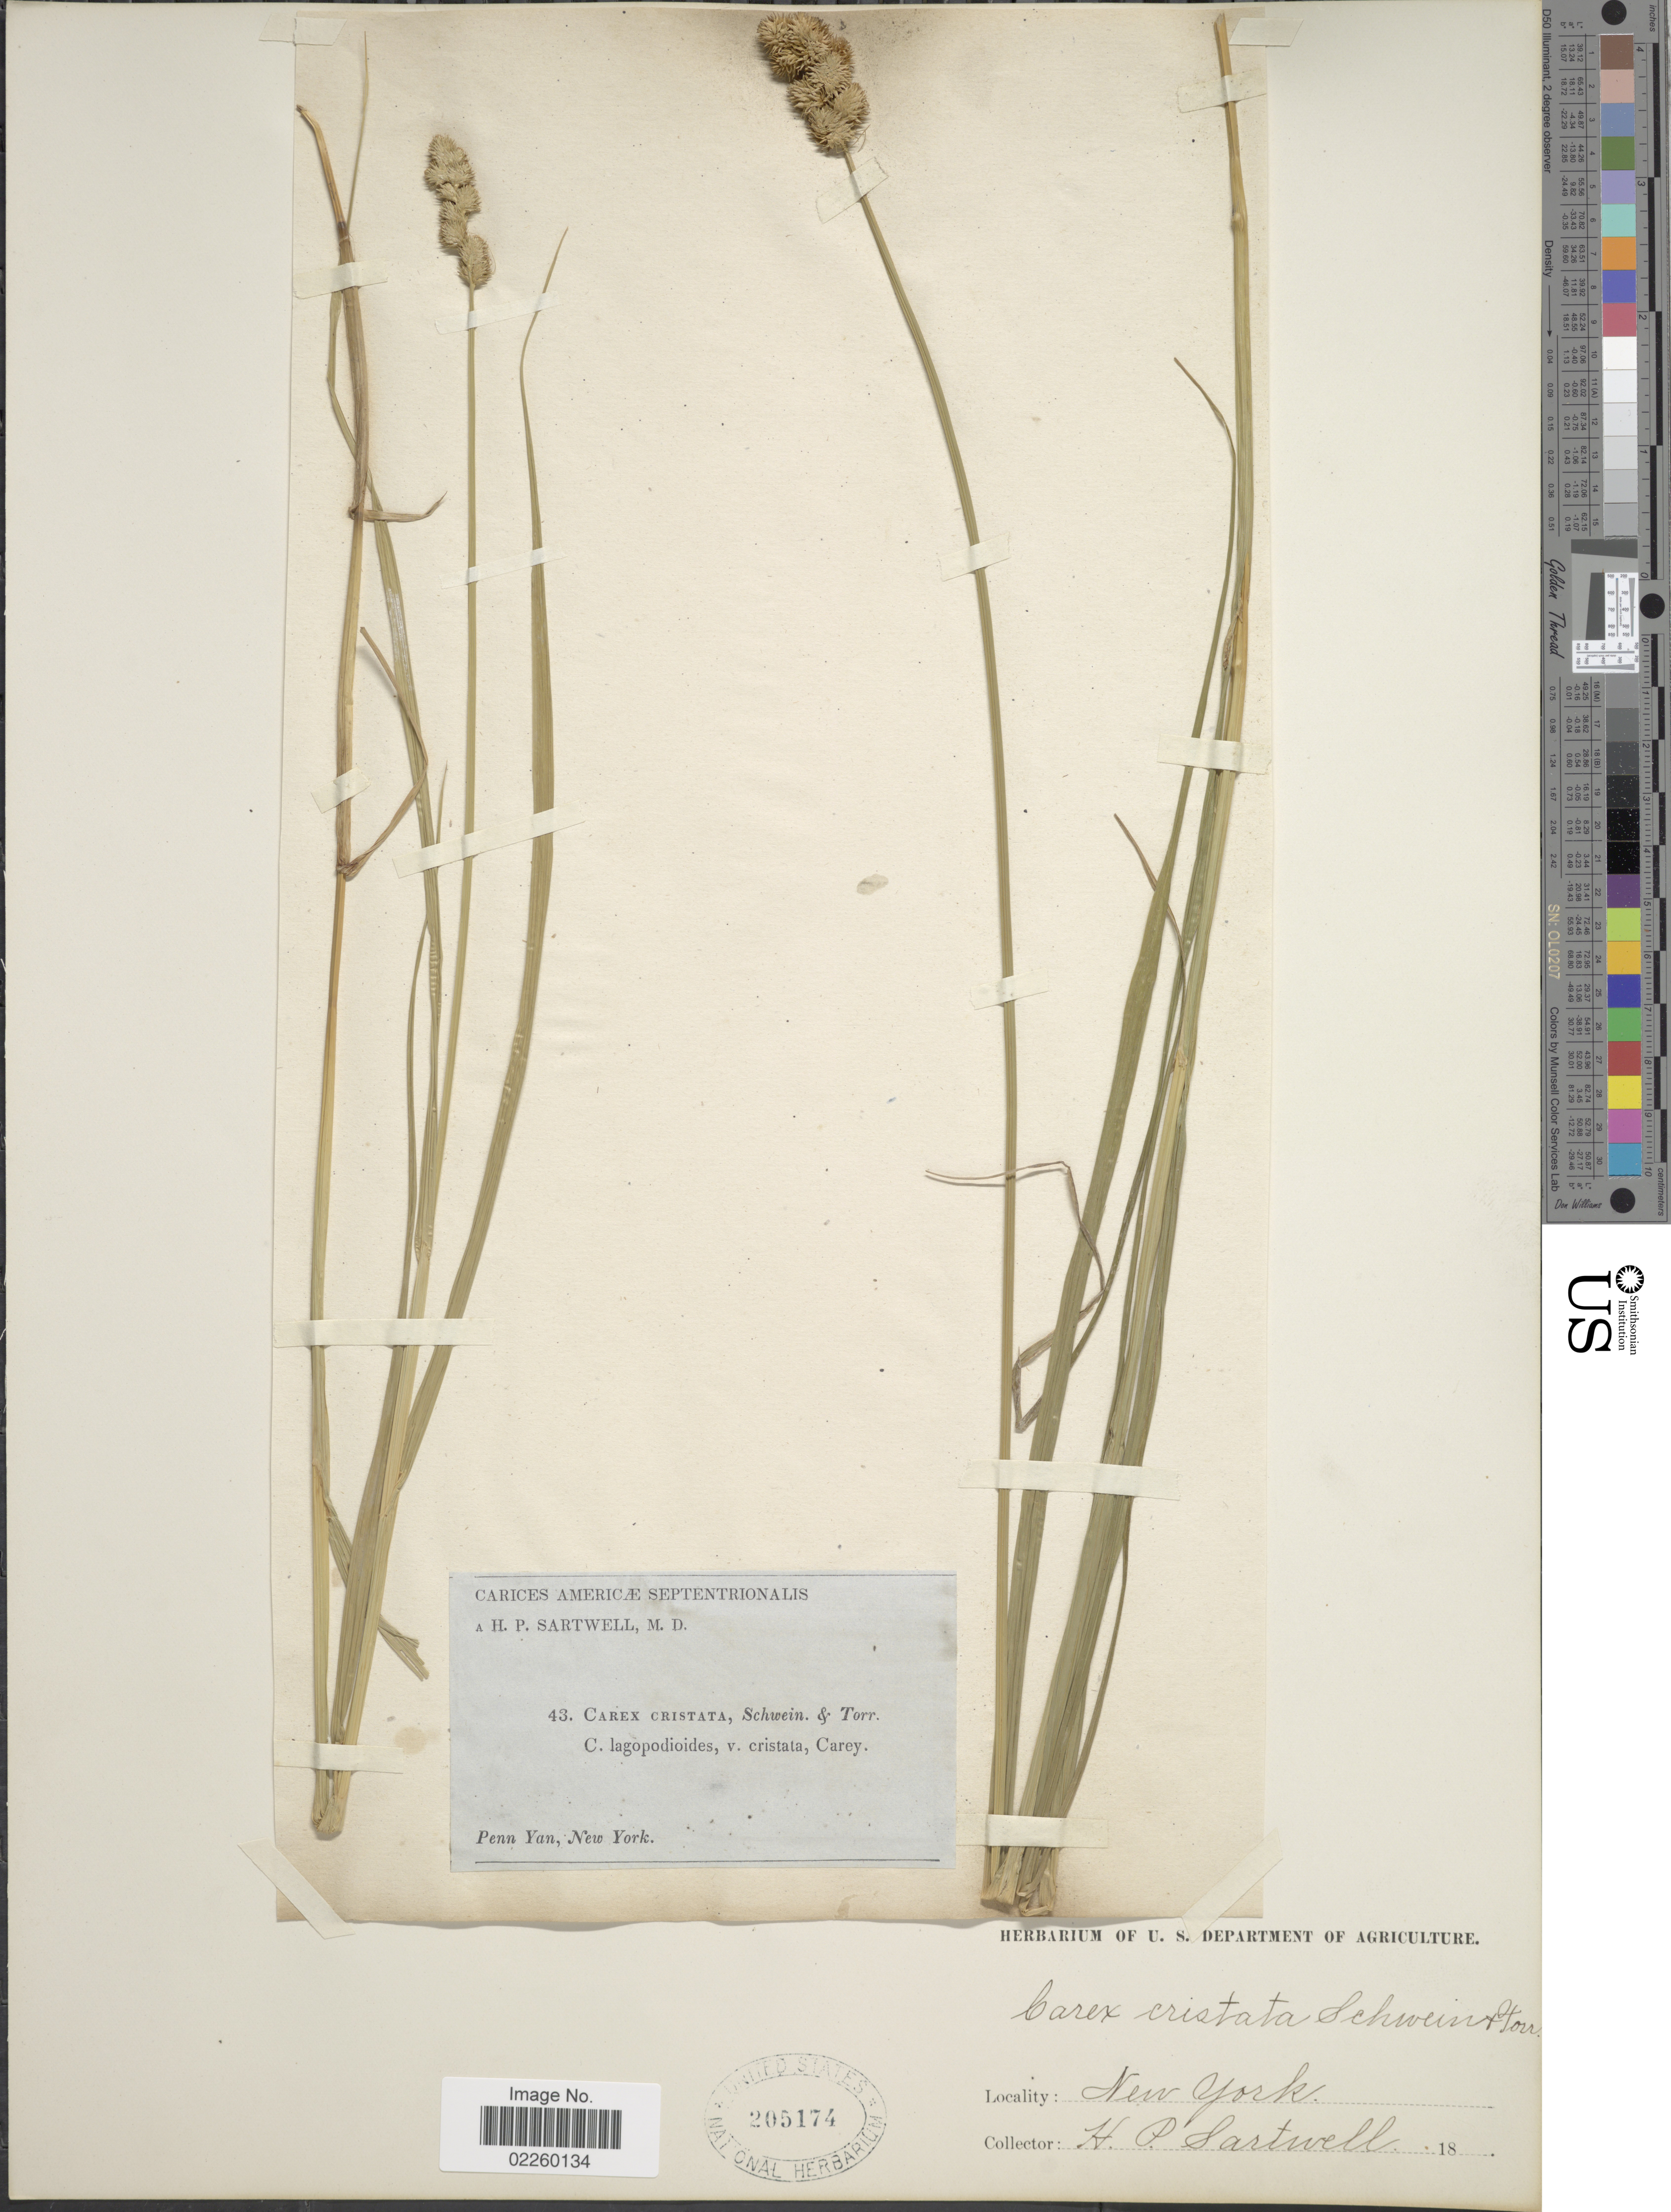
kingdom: Plantae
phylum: Tracheophyta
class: Liliopsida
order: Poales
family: Cyperaceae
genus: Carex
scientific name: Carex cristatella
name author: Britton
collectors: H. P. Sartwell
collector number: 43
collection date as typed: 18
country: United States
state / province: New York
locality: Penn Yan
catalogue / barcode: US 205174